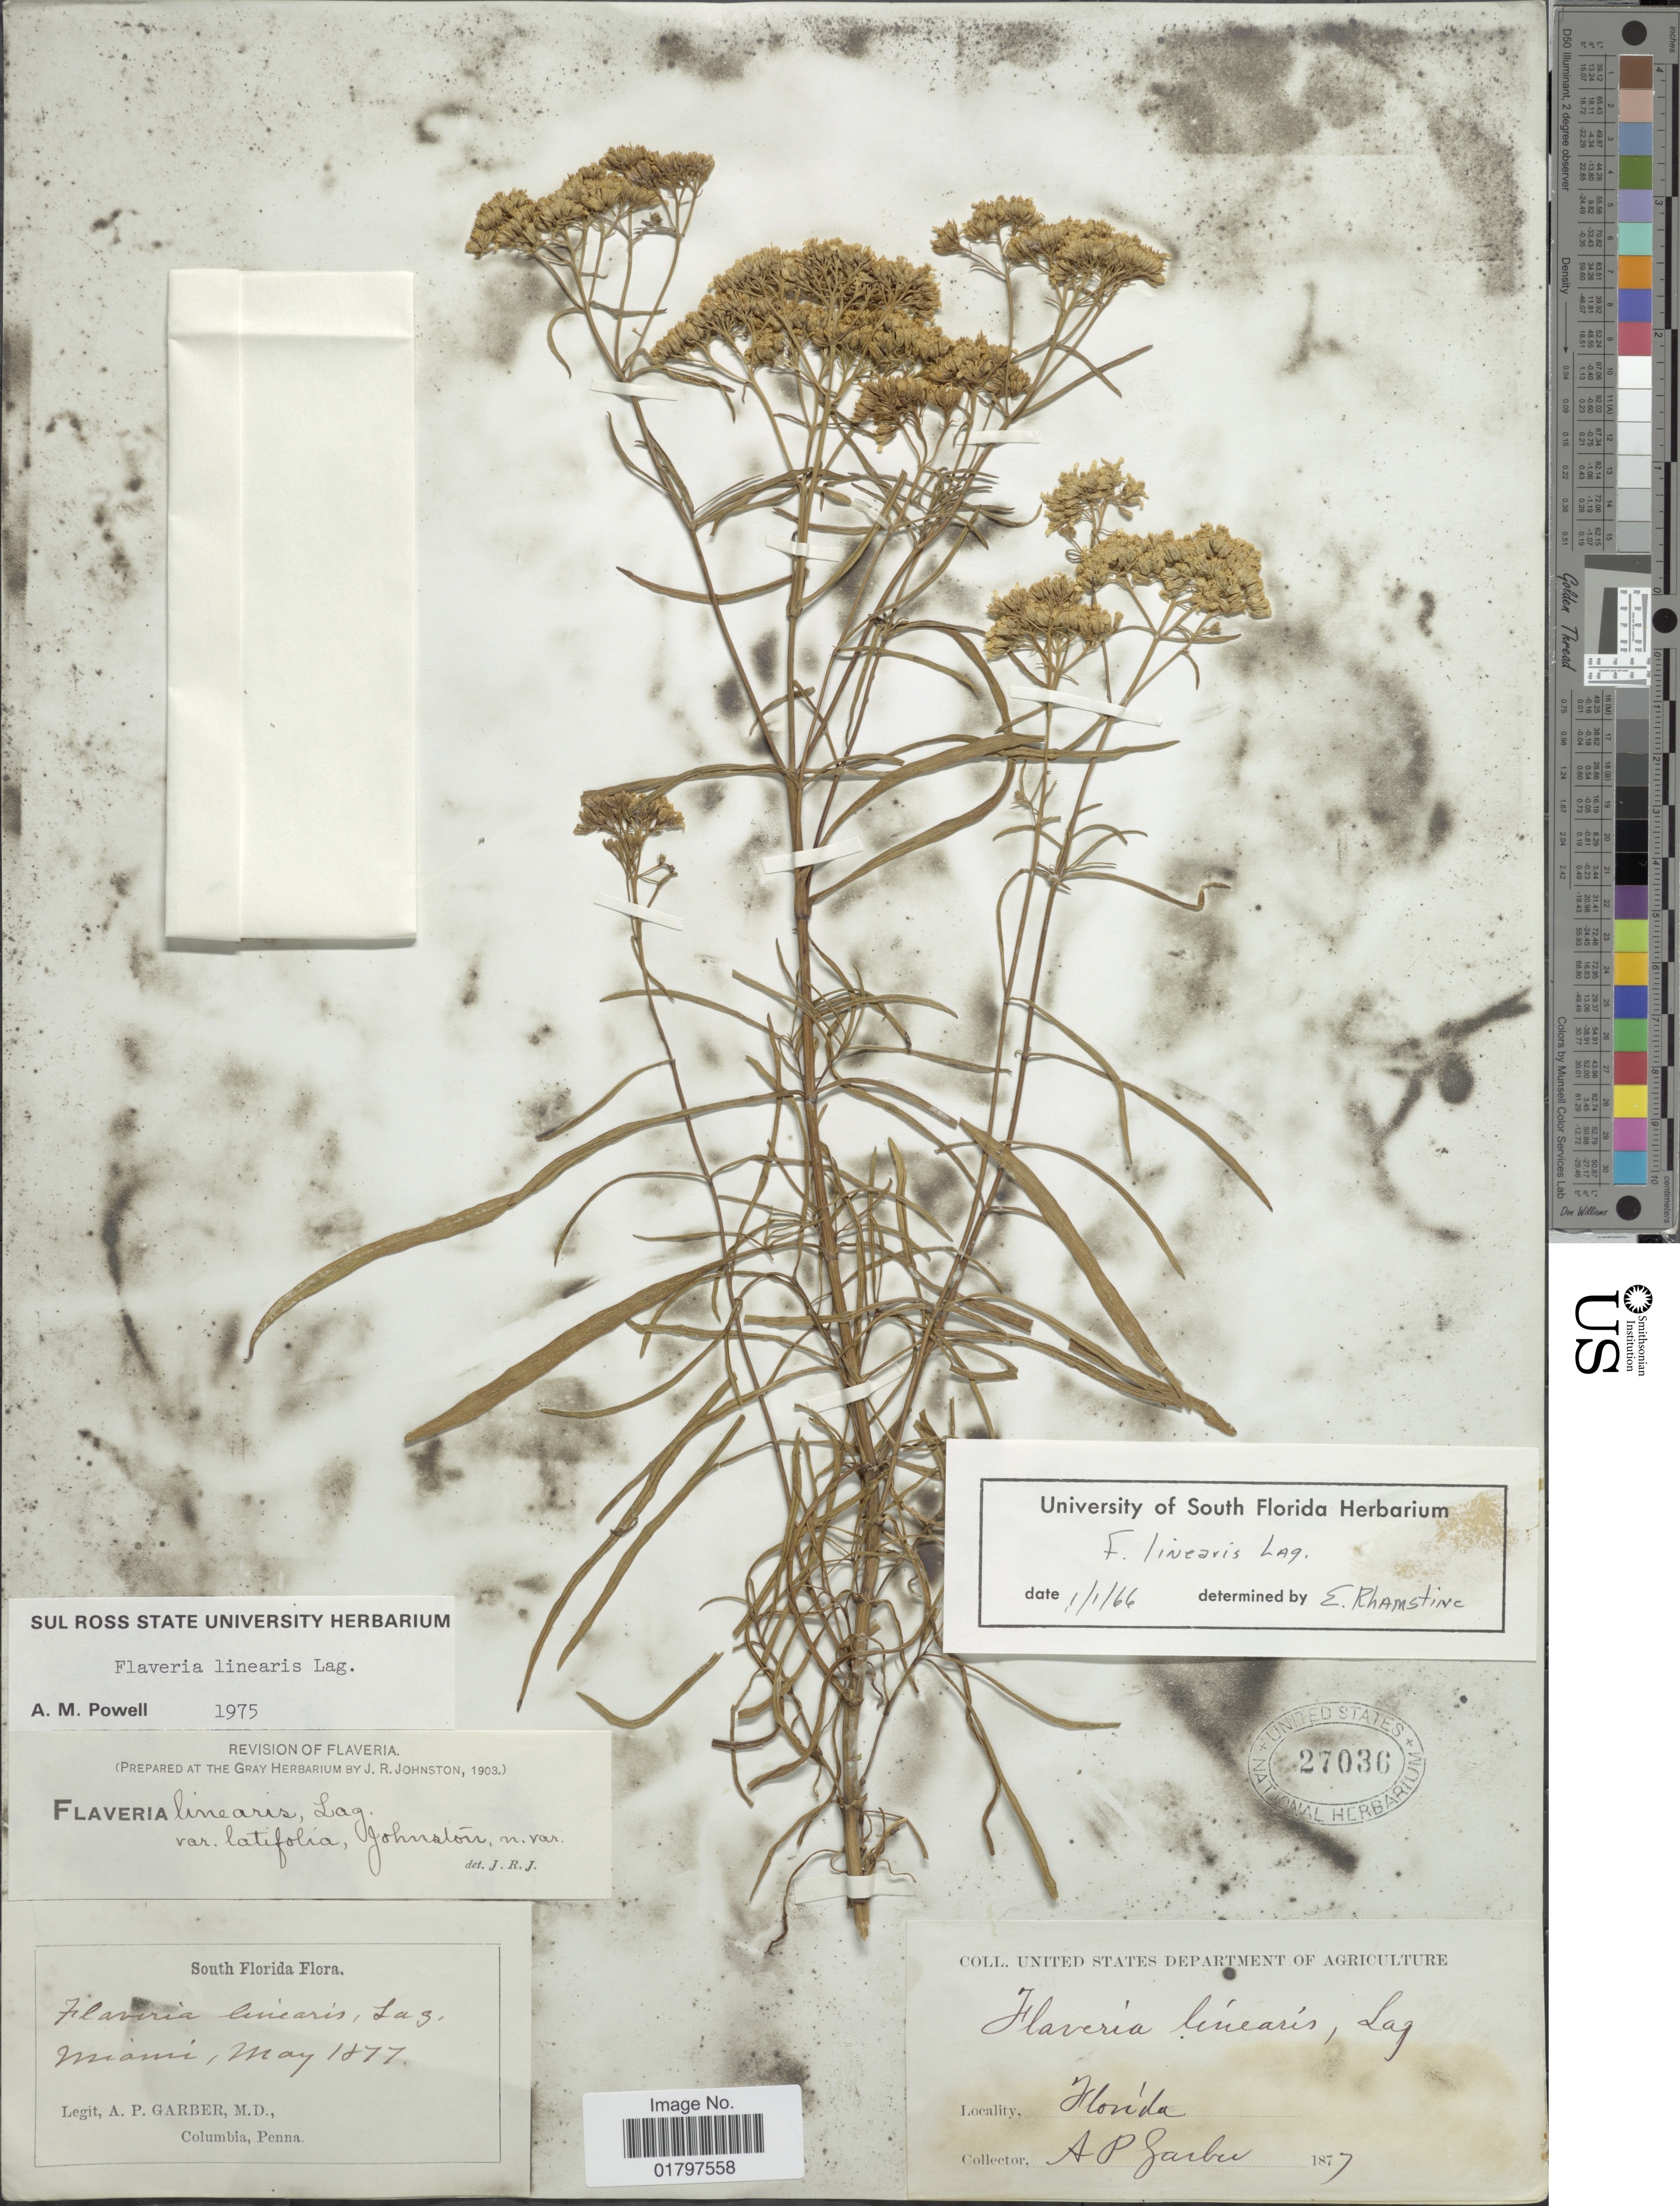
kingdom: Plantae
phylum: Tracheophyta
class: Magnoliopsida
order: Asterales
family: Asteraceae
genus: Flaveria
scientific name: Flaveria linearis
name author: Lag.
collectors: A. P. Garber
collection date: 1877-05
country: United States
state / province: Florida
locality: South Florida. Miami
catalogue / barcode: US 27036